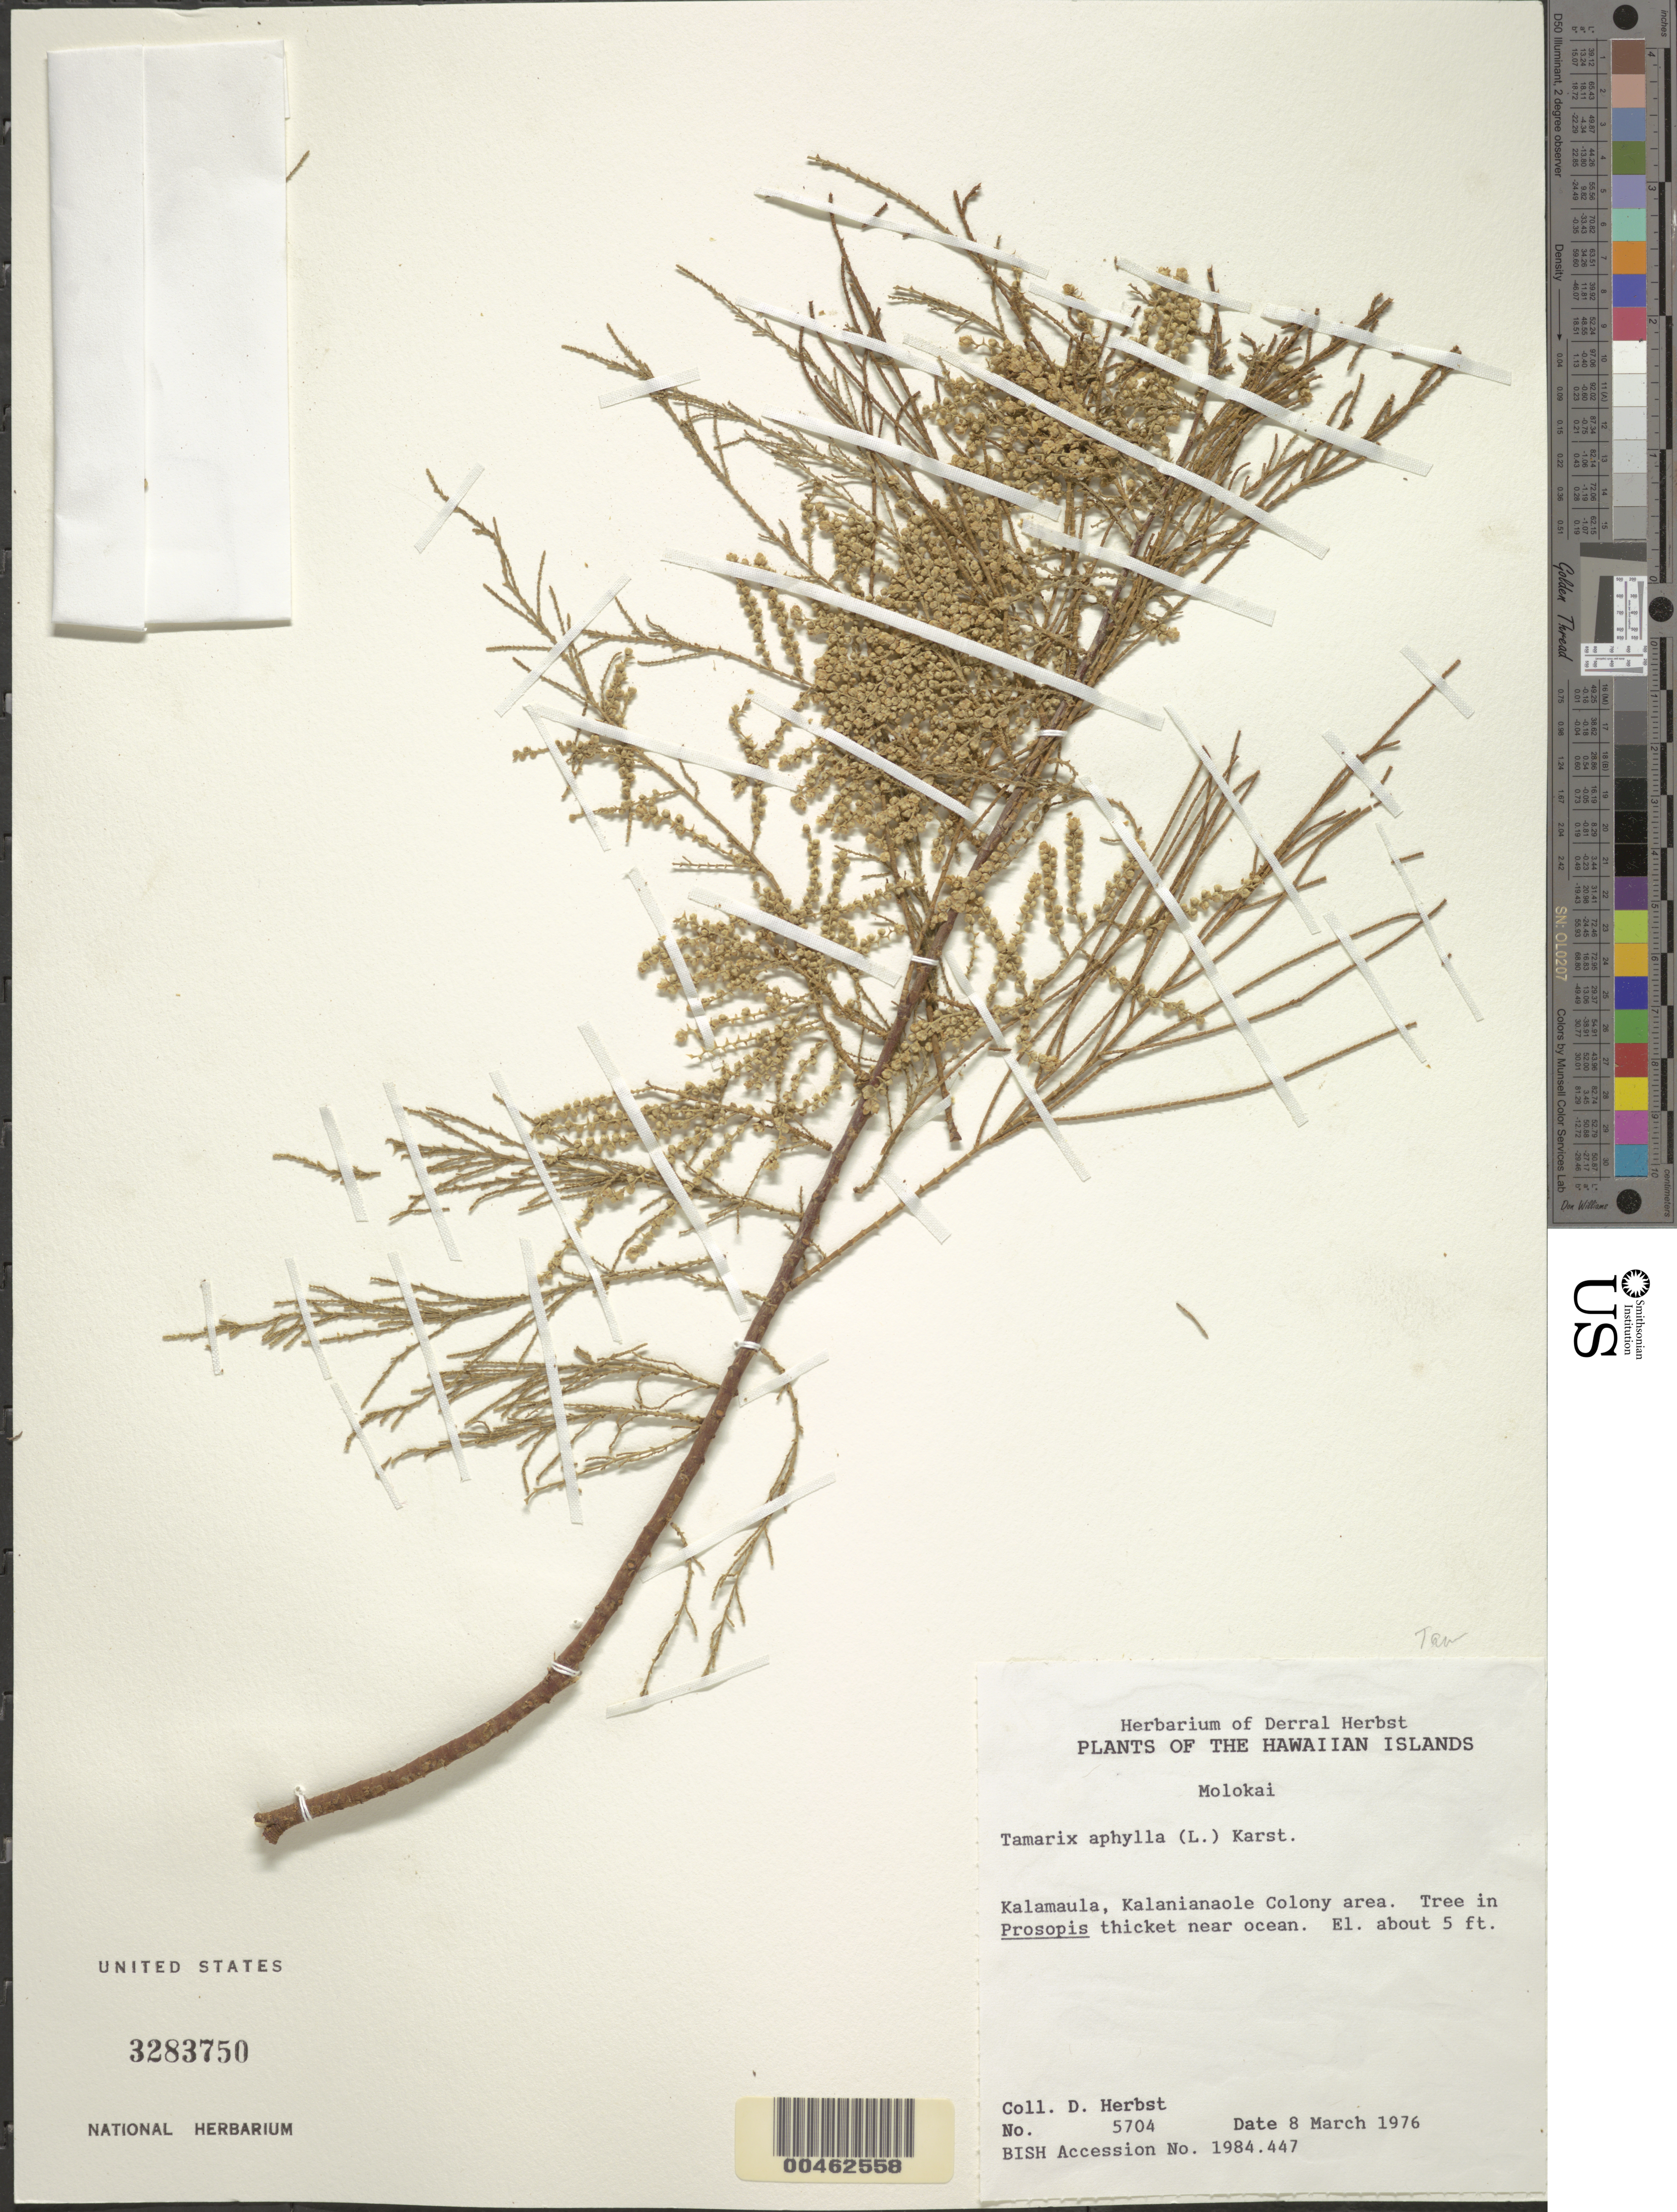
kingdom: Plantae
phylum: Tracheophyta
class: Magnoliopsida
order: Caryophyllales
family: Tamaricaceae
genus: Tamarix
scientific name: Tamarix aphylla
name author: (L.) H. Karst.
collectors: D. R. Herbst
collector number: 5704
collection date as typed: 8 Mar 1976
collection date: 1976-03-08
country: United States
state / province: Hawaii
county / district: Maui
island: Moloka'i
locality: Kalamaula, Kalanianaole Colony area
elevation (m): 2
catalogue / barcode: US 3283750